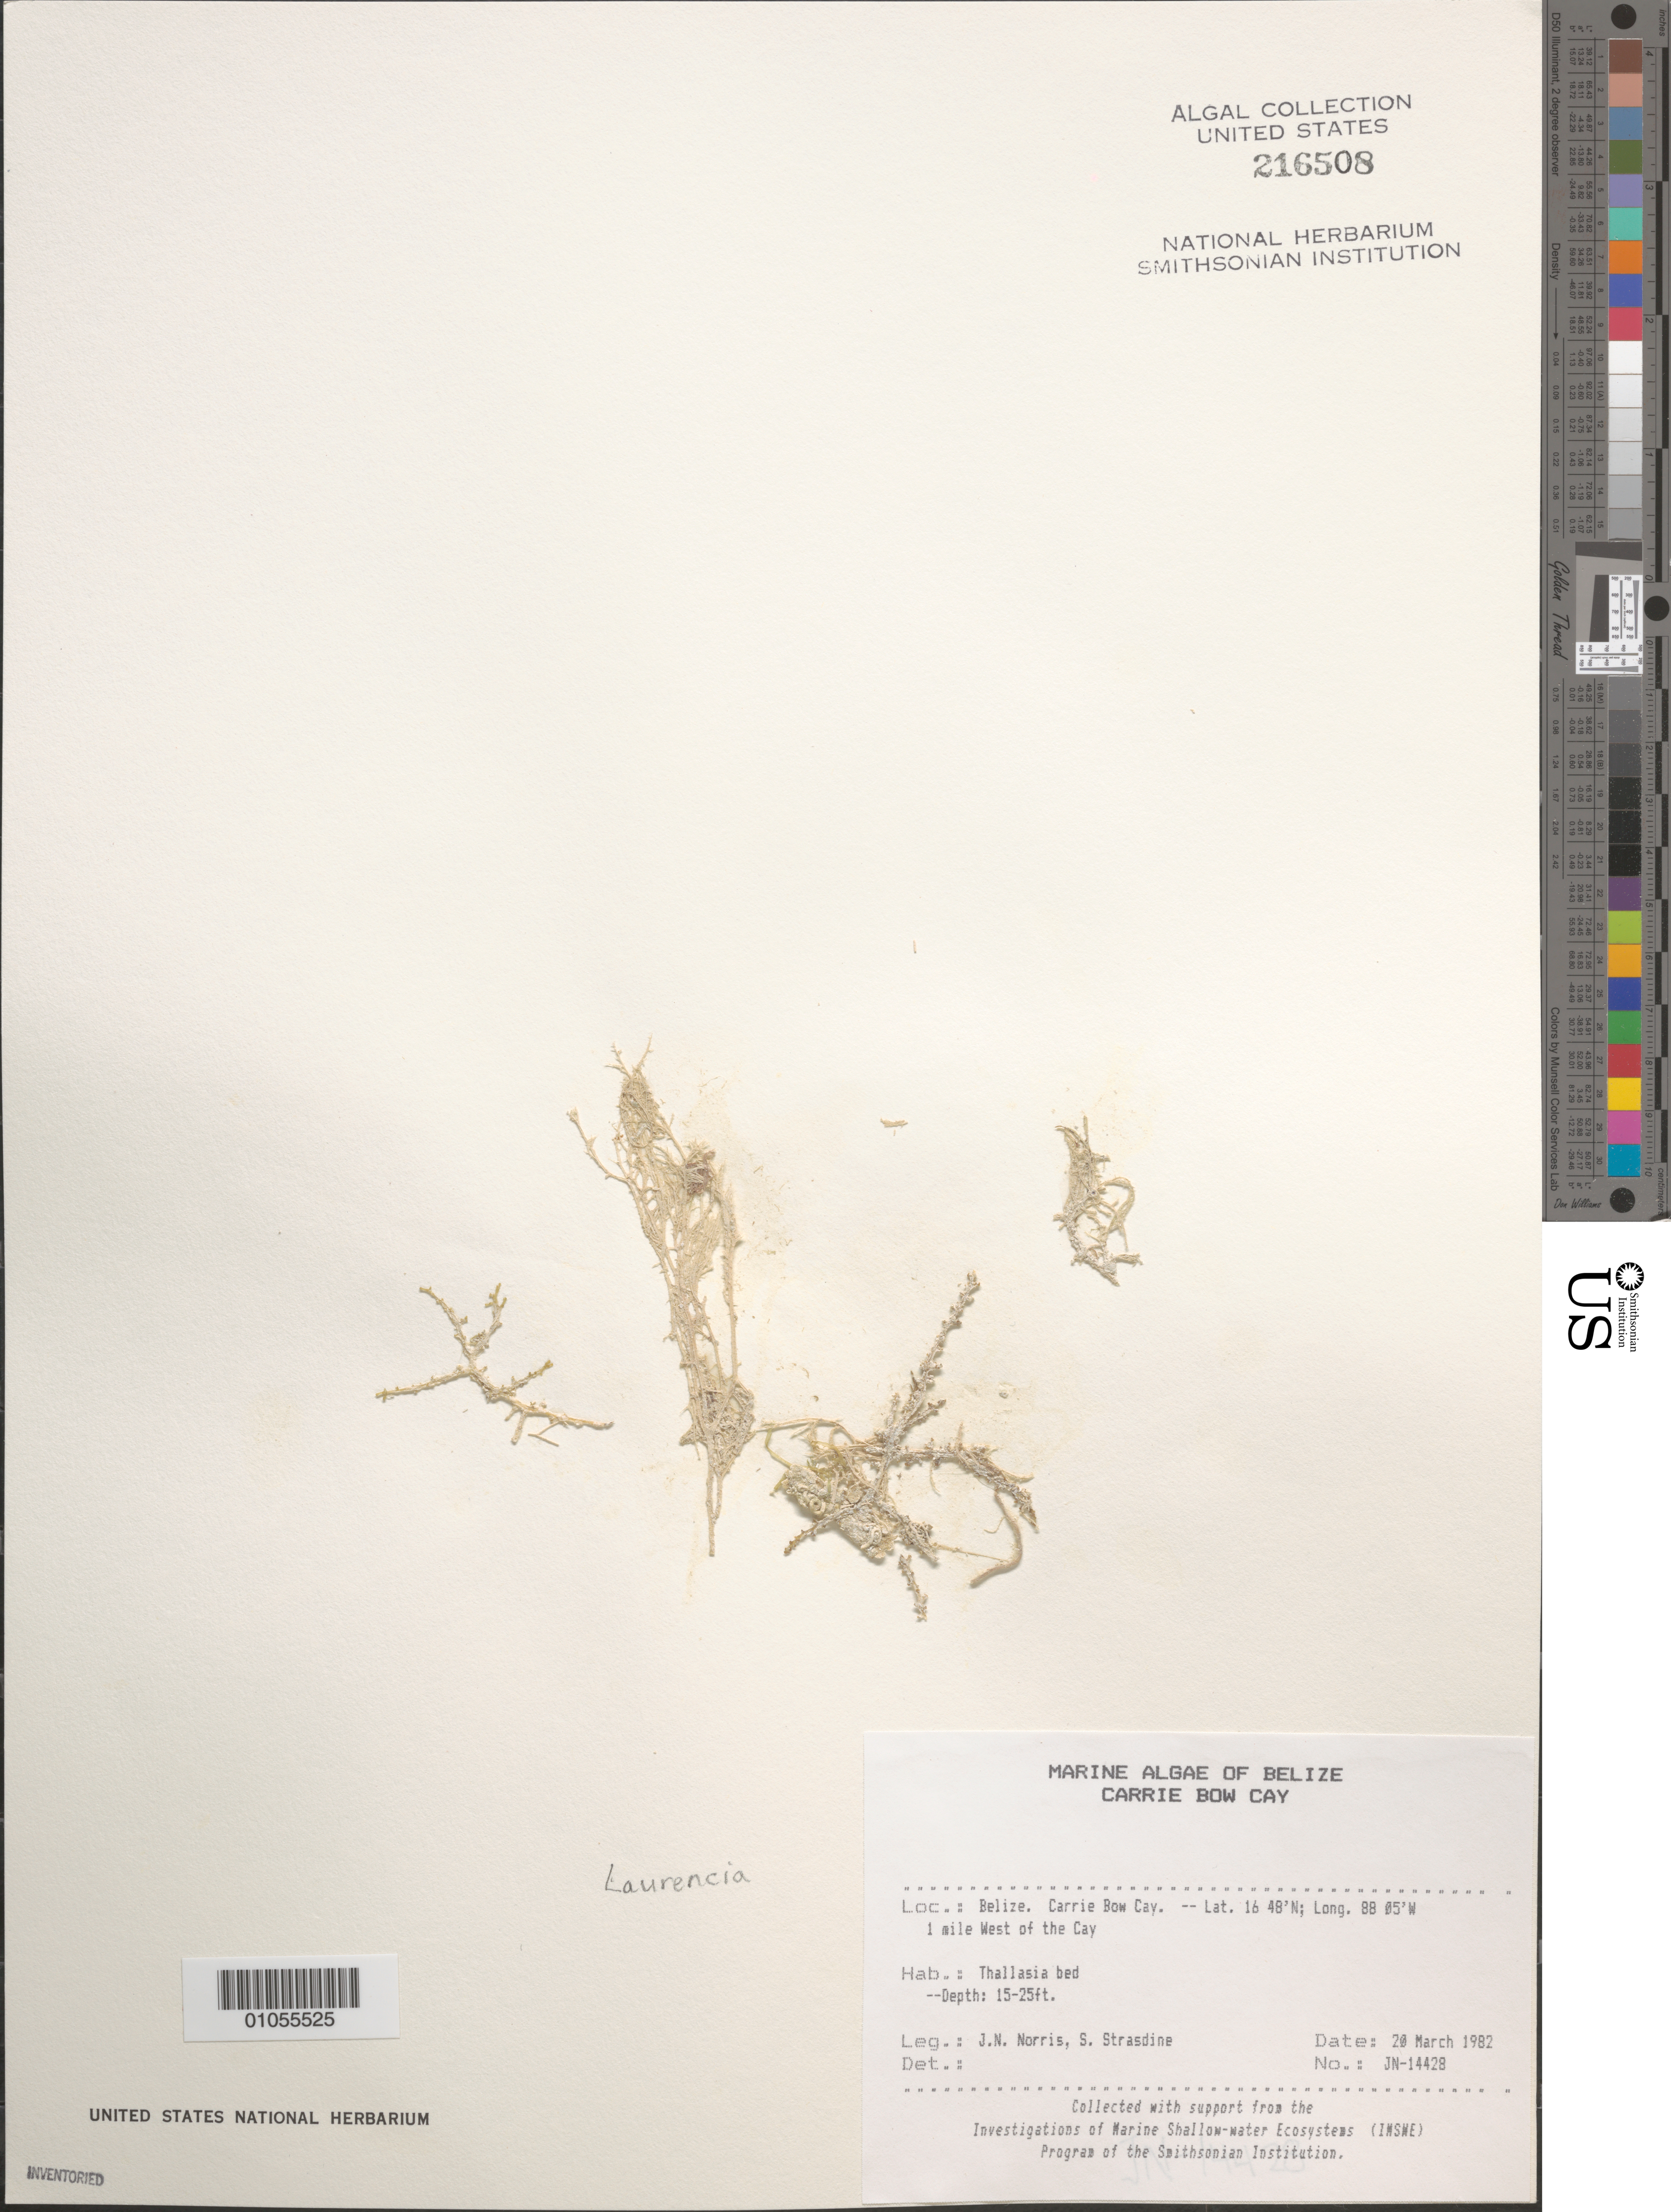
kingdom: Plantae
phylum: Rhodophyta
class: Florideophyceae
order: Ceramiales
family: Rhodomelaceae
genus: Laurencia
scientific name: Laurencia sp.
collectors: J. N. Norris & S. Strasdine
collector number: JN-14428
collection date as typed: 20 Mar 1982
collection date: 1982-03-20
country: Belize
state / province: Stann Creek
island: Carrie Bow Cay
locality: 1 mile west of the cay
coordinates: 16 48'N, 88 05'W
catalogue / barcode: US 216508